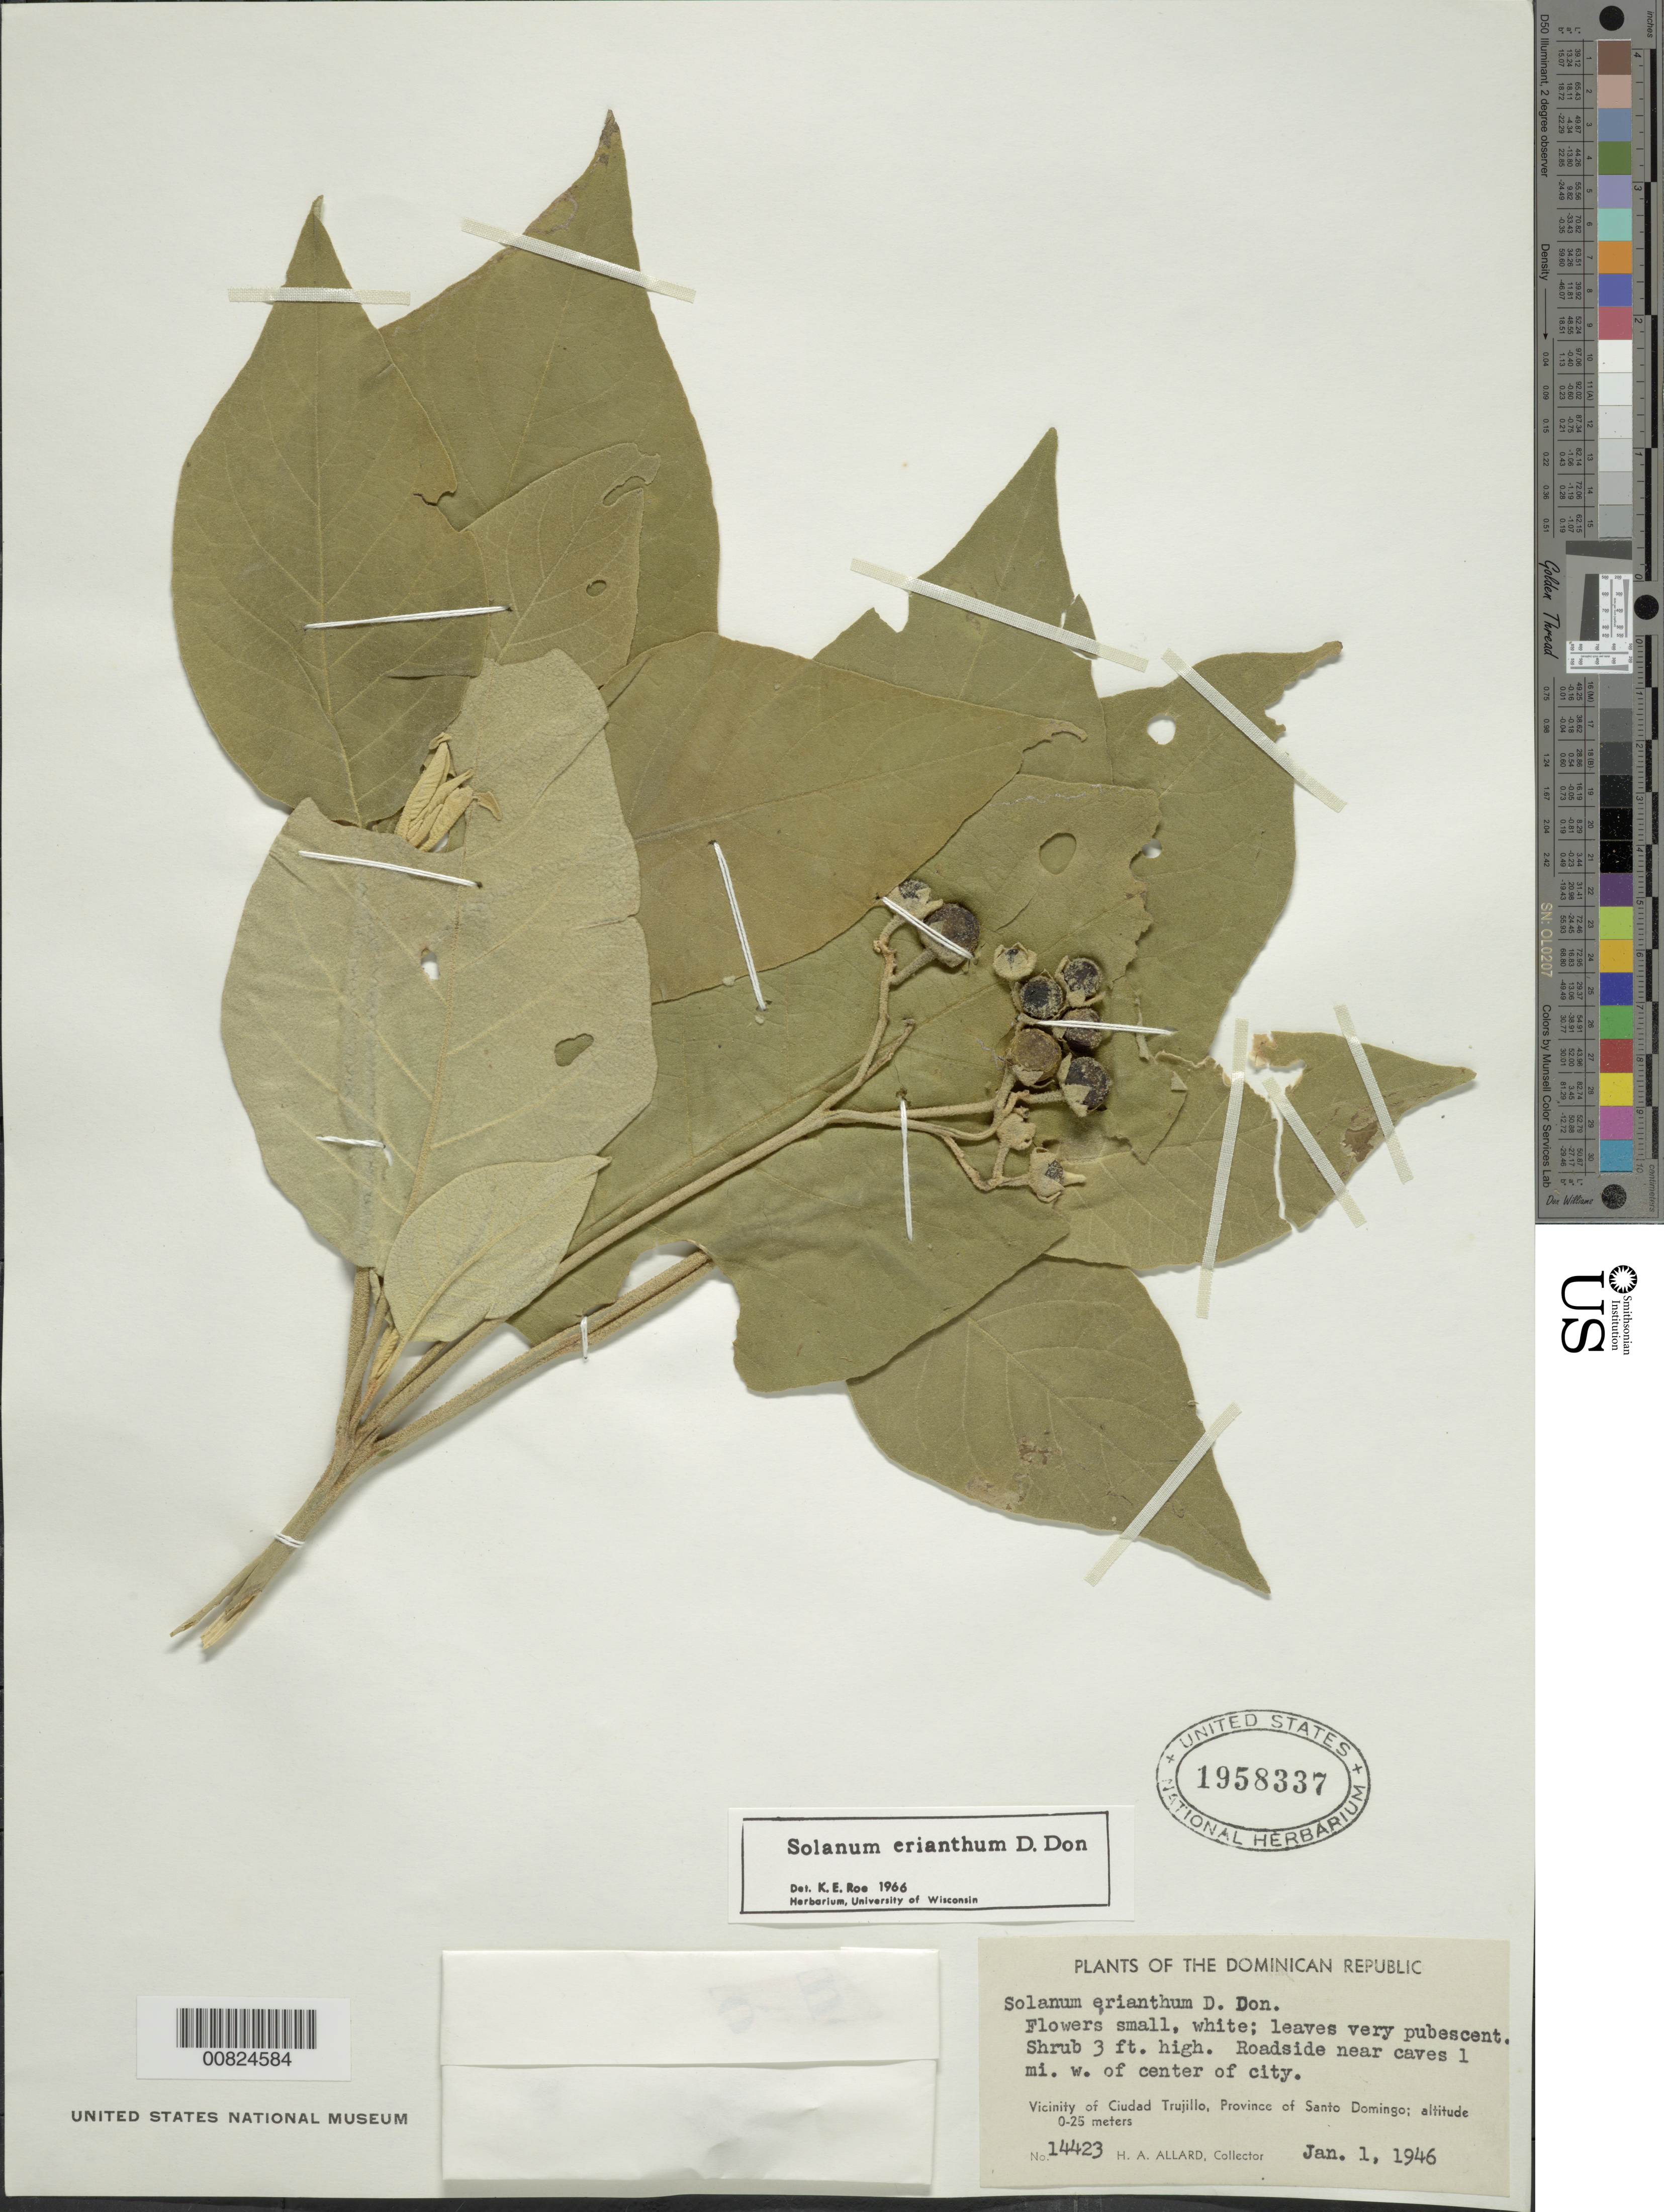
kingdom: Plantae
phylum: Tracheophyta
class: Magnoliopsida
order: Solanales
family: Solanaceae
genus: Solanum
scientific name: Solanum erianthum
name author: D. Don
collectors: H. A. Allard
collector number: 14423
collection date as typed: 01 Jan 1946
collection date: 1946-01-01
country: Dominican Republic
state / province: Distrito Nacional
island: Hispaniola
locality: Vicinity of Santo Domingo, near caves 1 mi. W of center of city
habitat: Roadside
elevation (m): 0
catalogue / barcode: US 1958337